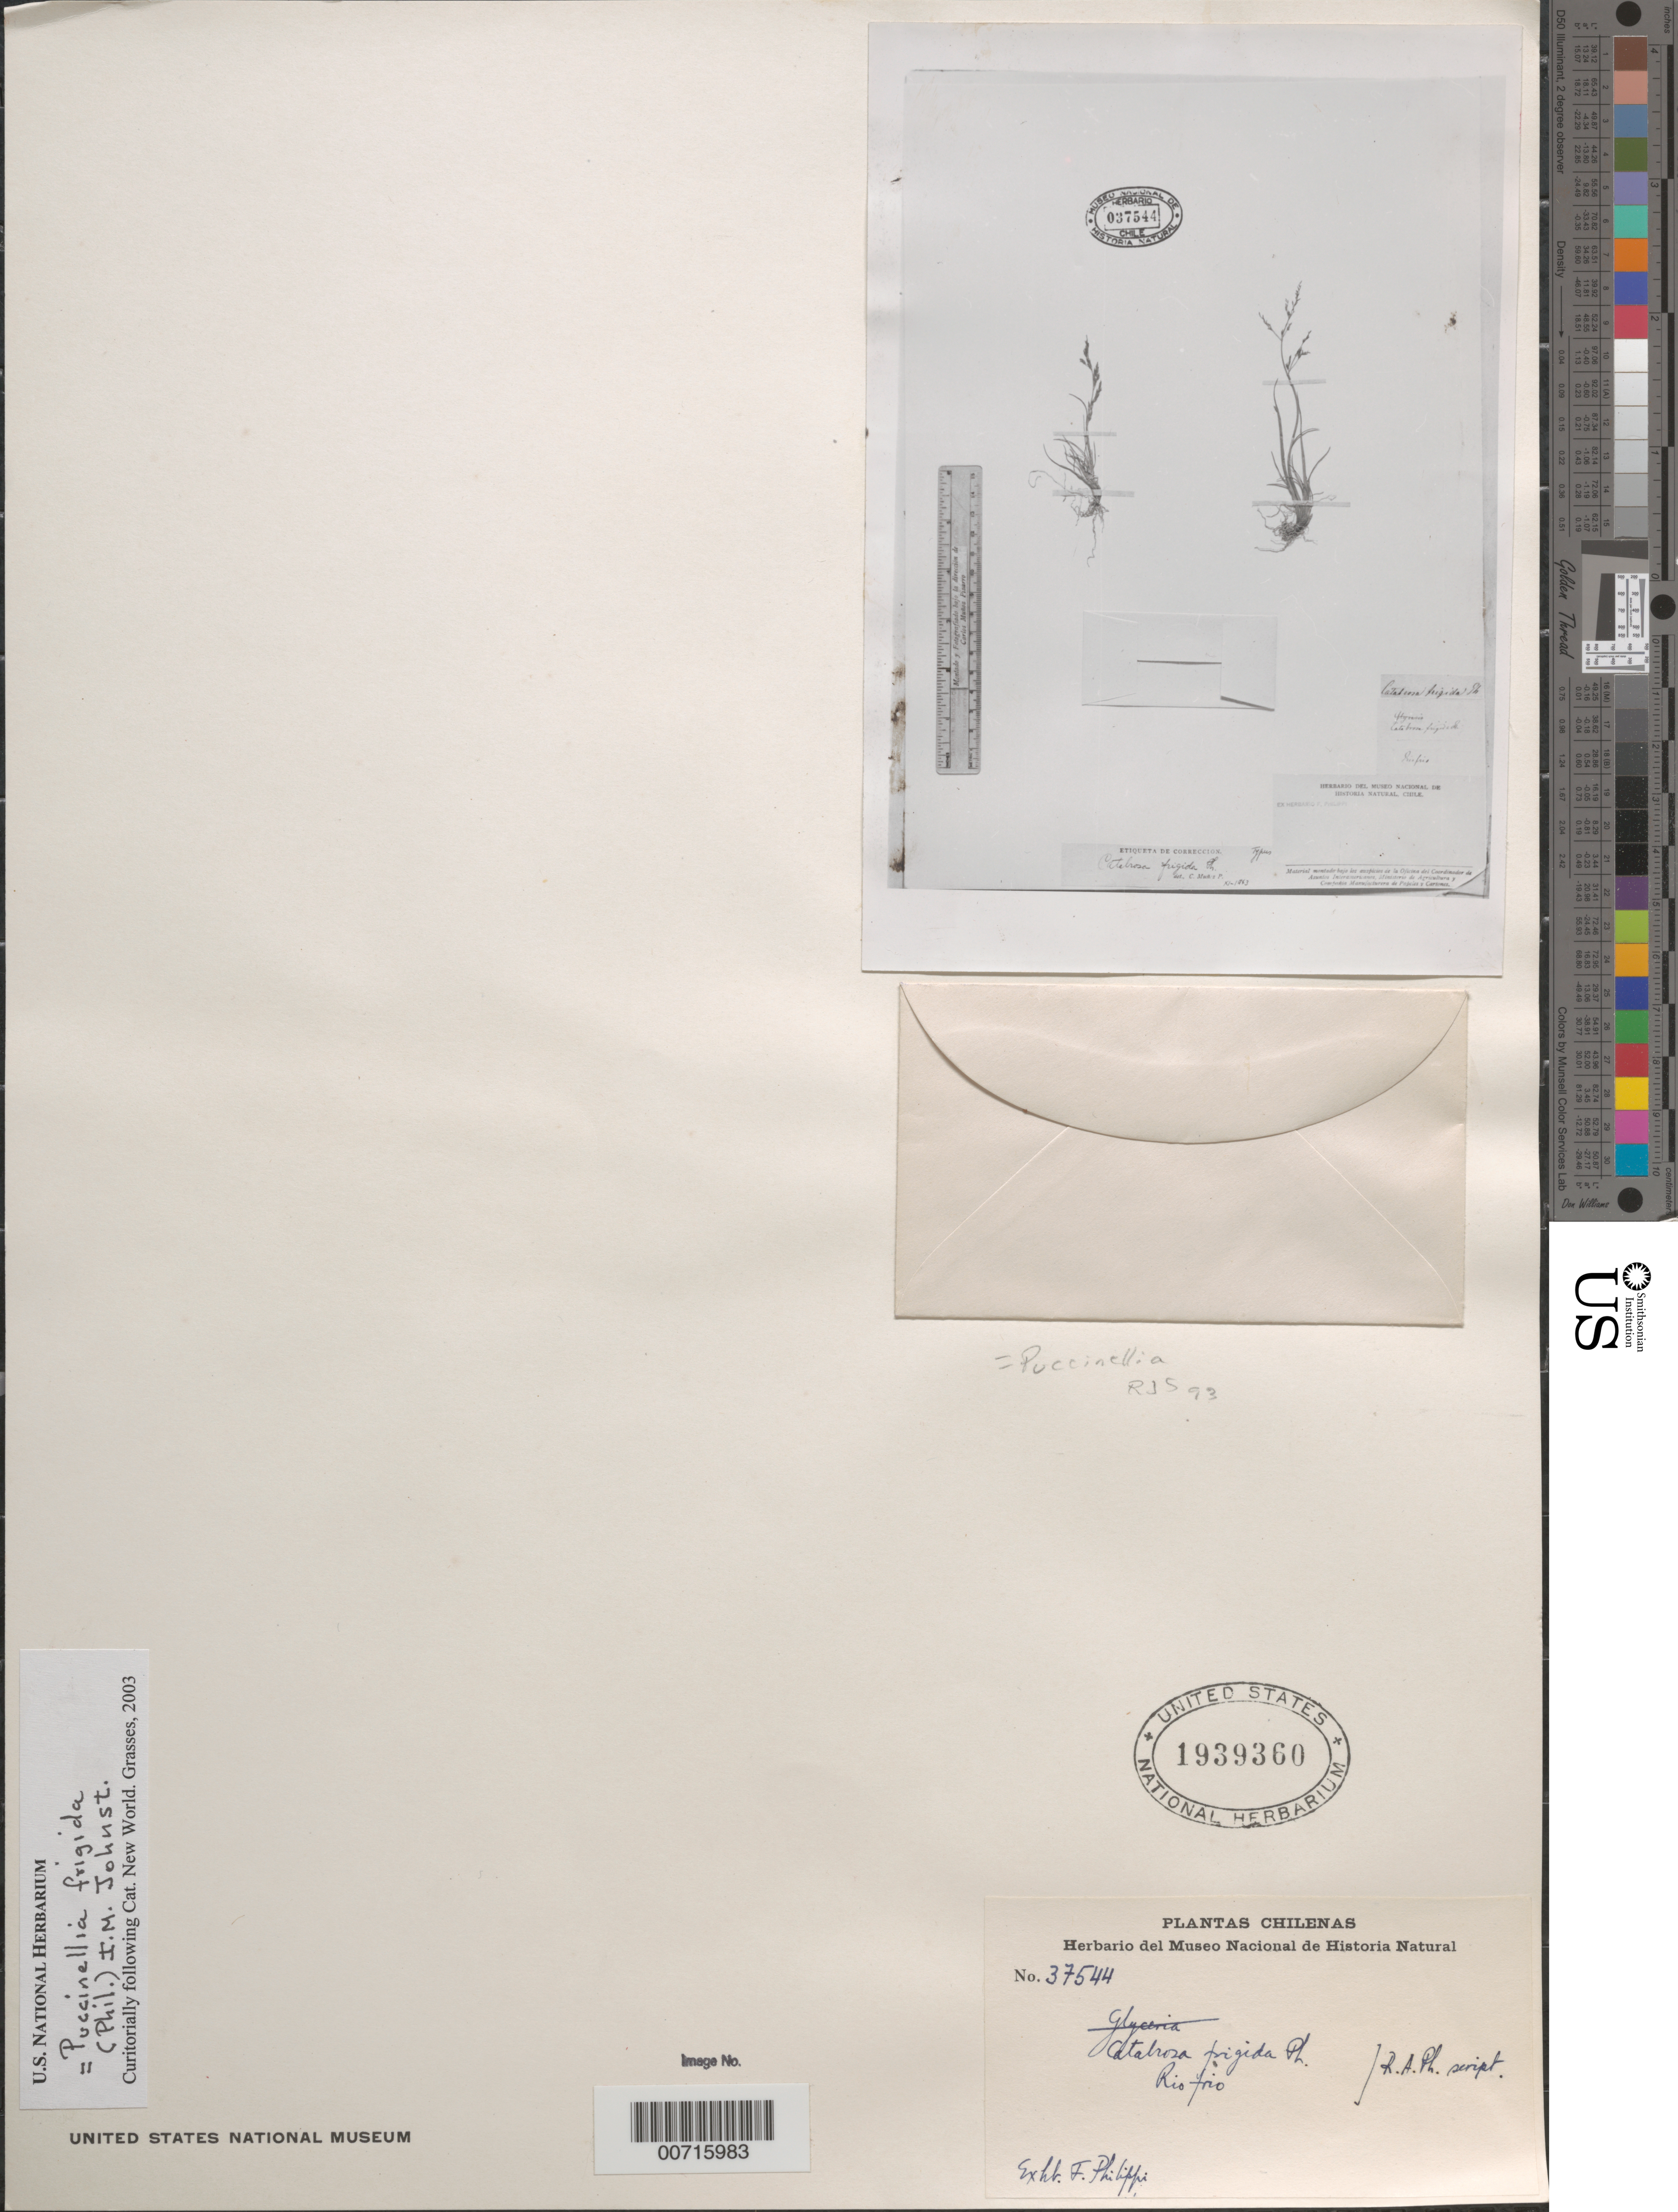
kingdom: Plantae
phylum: Tracheophyta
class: Liliopsida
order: Poales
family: Poaceae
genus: Puccinellia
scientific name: Puccinellia frigida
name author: (Phil.) I.M. Johnst.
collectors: ex herb. F. Philippi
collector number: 37544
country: Chile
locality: Chilenas. Rio frio.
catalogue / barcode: US 1939360